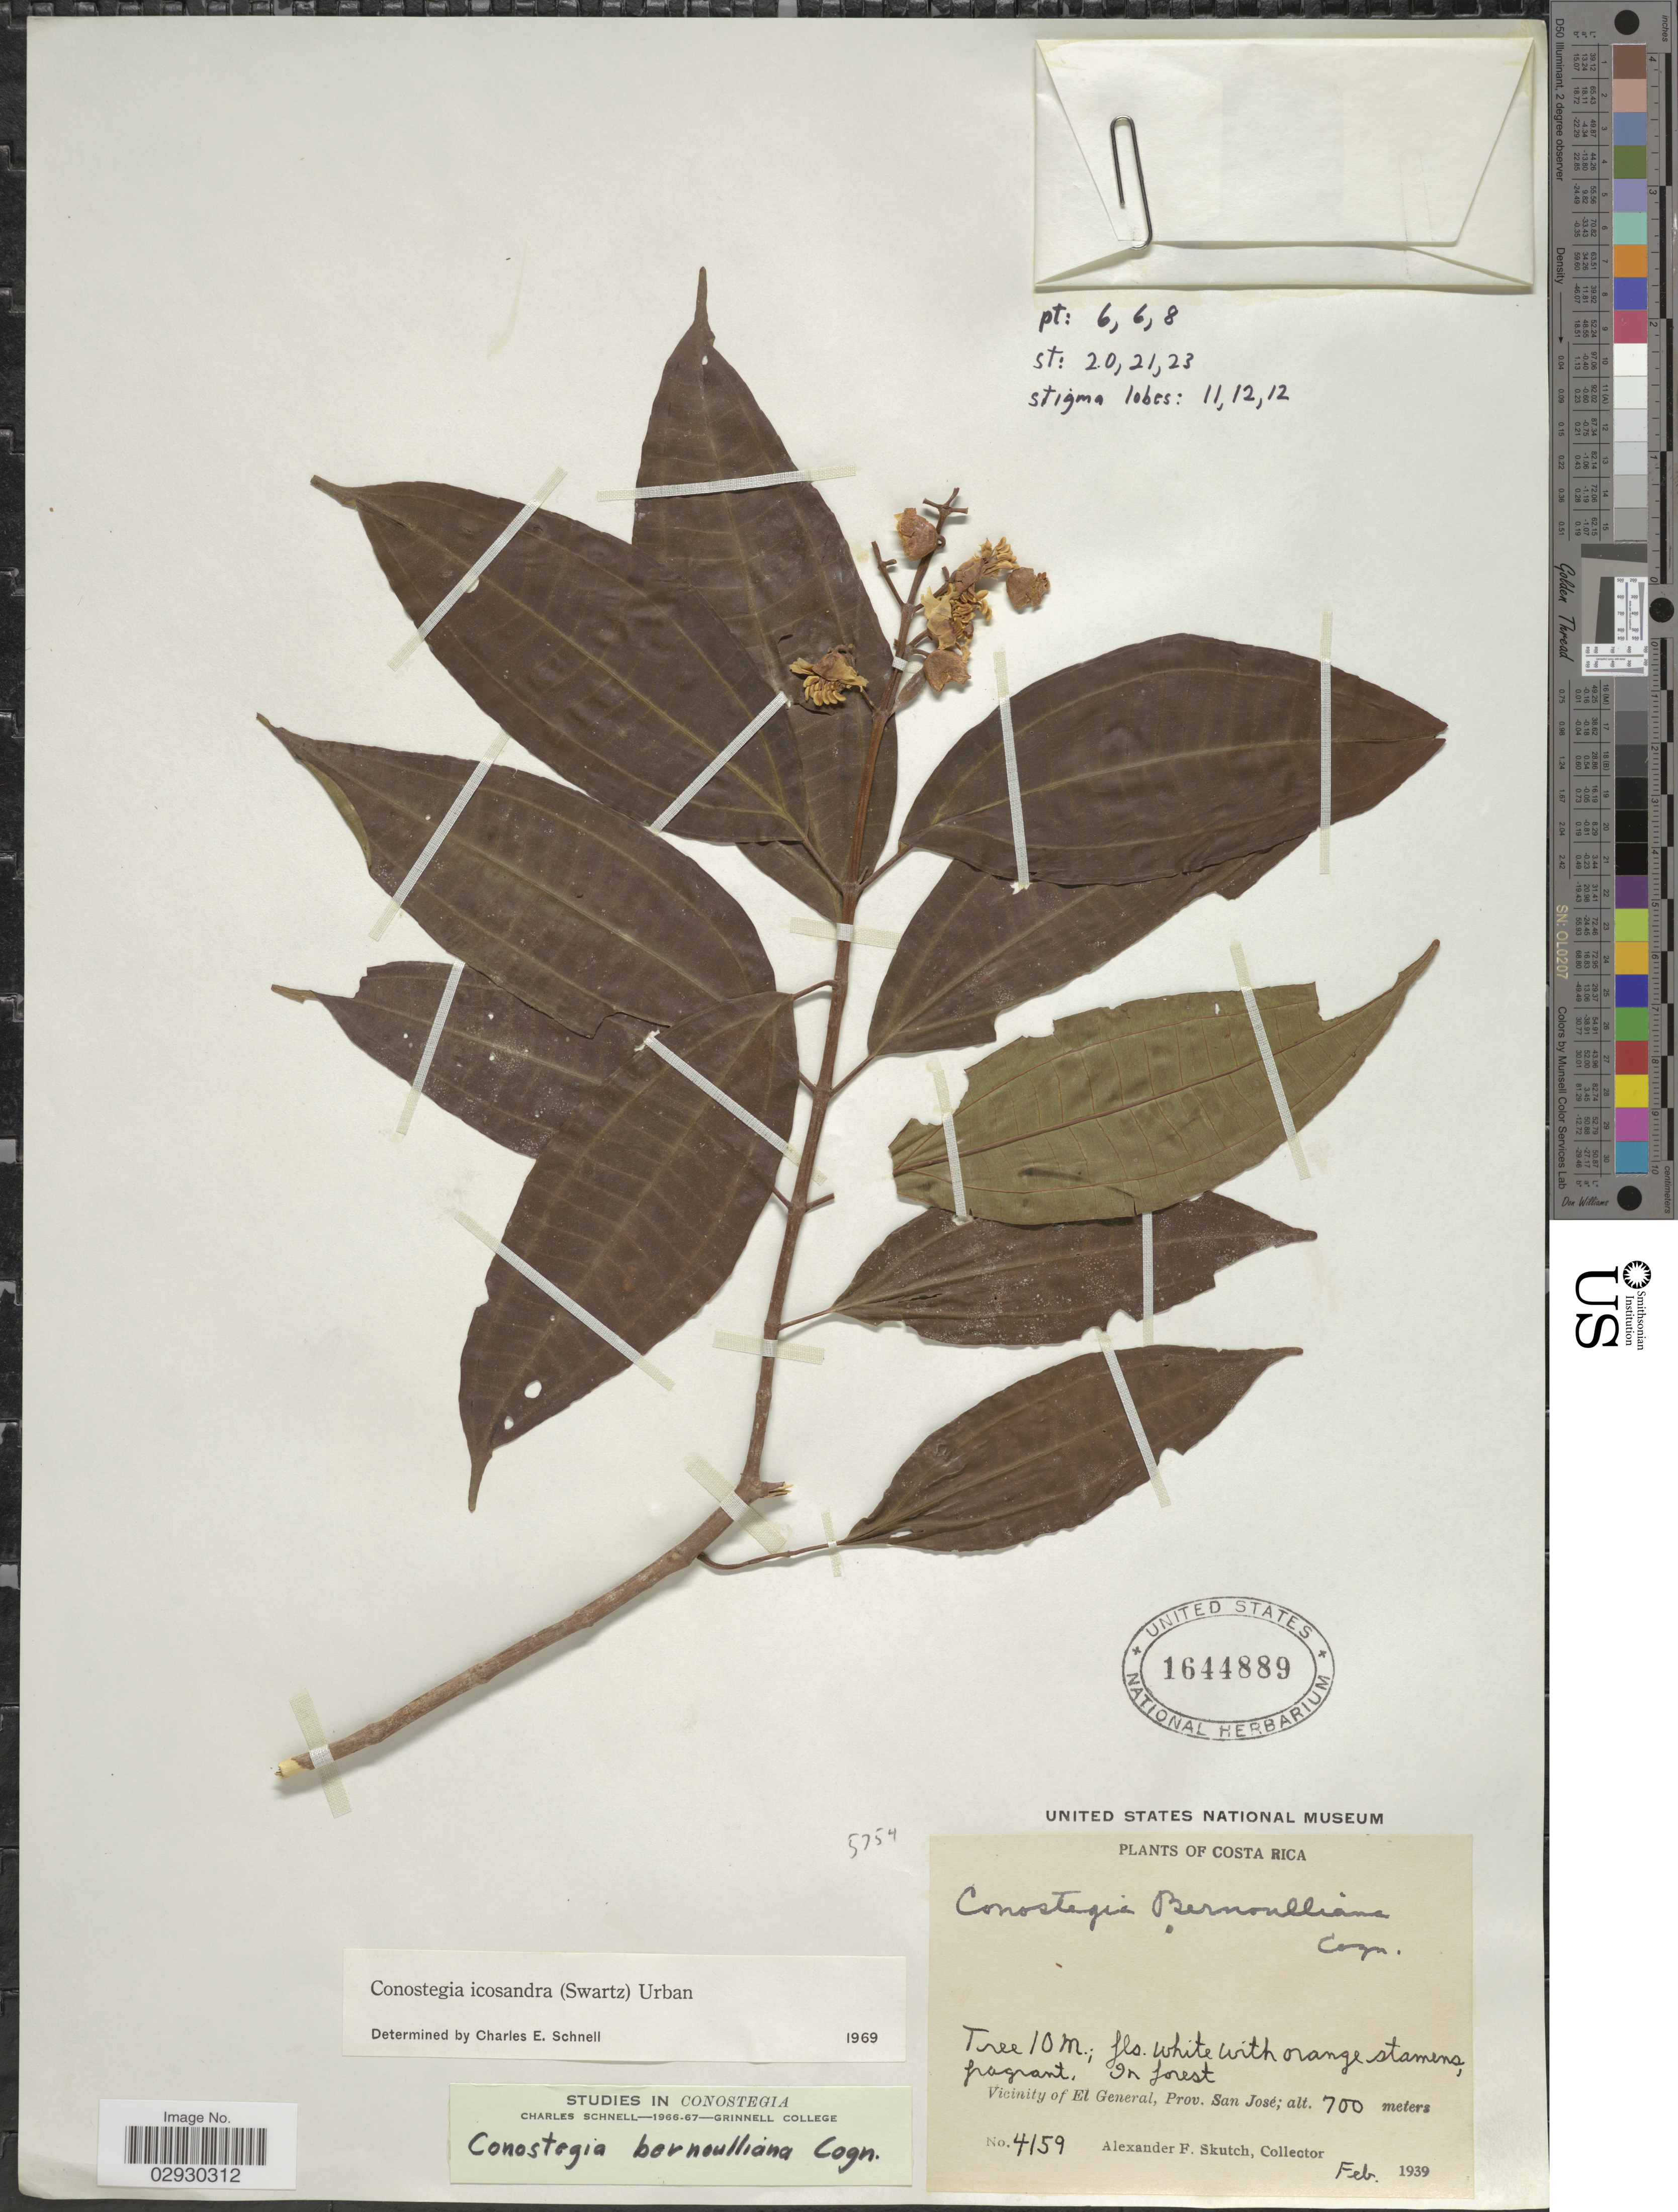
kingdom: Plantae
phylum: Tracheophyta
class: Magnoliopsida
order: Myrtales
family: Melastomataceae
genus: Conostegia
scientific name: Conostegia icosandra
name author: (Sw.) Urb.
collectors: A. F. Skutch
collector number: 4159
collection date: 1939-02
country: Costa Rica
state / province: San José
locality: Vicinity of El General, Prov. San José.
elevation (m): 700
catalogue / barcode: US 1644889